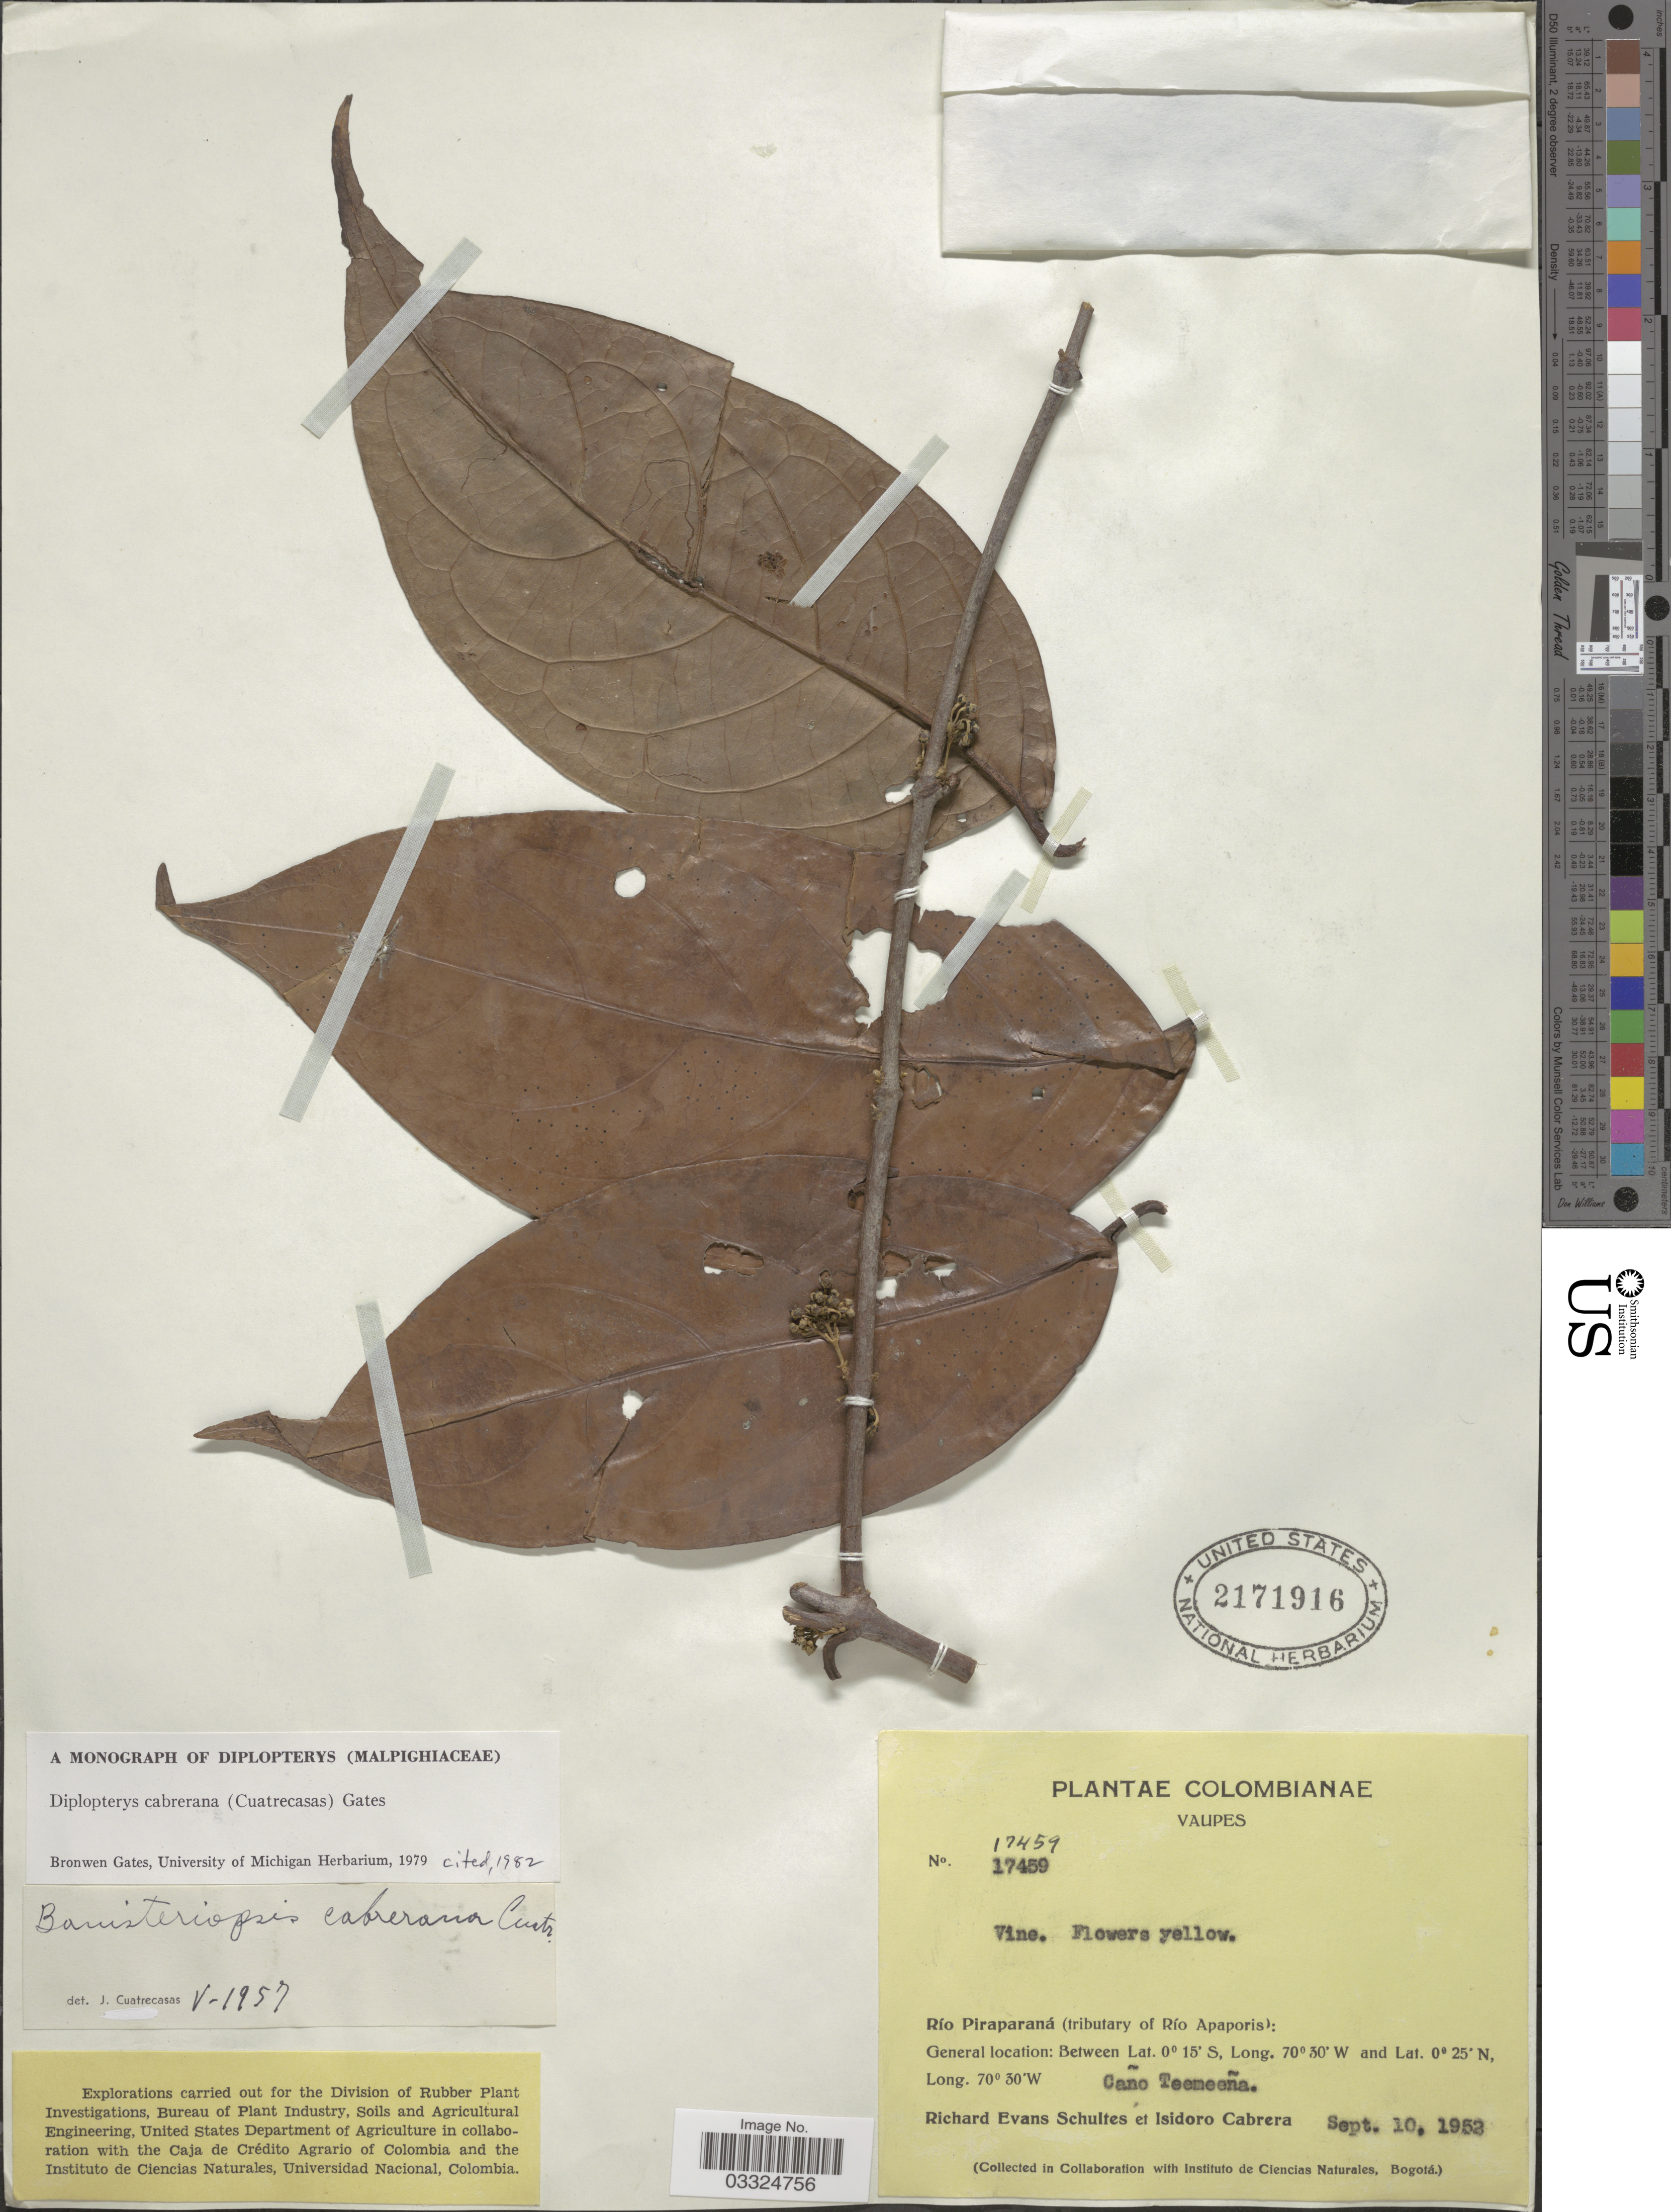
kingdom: Plantae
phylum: Tracheophyta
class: Magnoliopsida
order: Malpighiales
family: Malpighiaceae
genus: Diplopterys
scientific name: Diplopterys cabrerana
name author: (Cuatrec.) B. Gates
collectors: R. E. Schultes & I. Cabrera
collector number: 17459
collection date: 1952-09-10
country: Colombia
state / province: Vaupés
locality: Río Piraparaná (tributary of Río Apaporis): General location. Caño Teemeeña.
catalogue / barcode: US 2171916